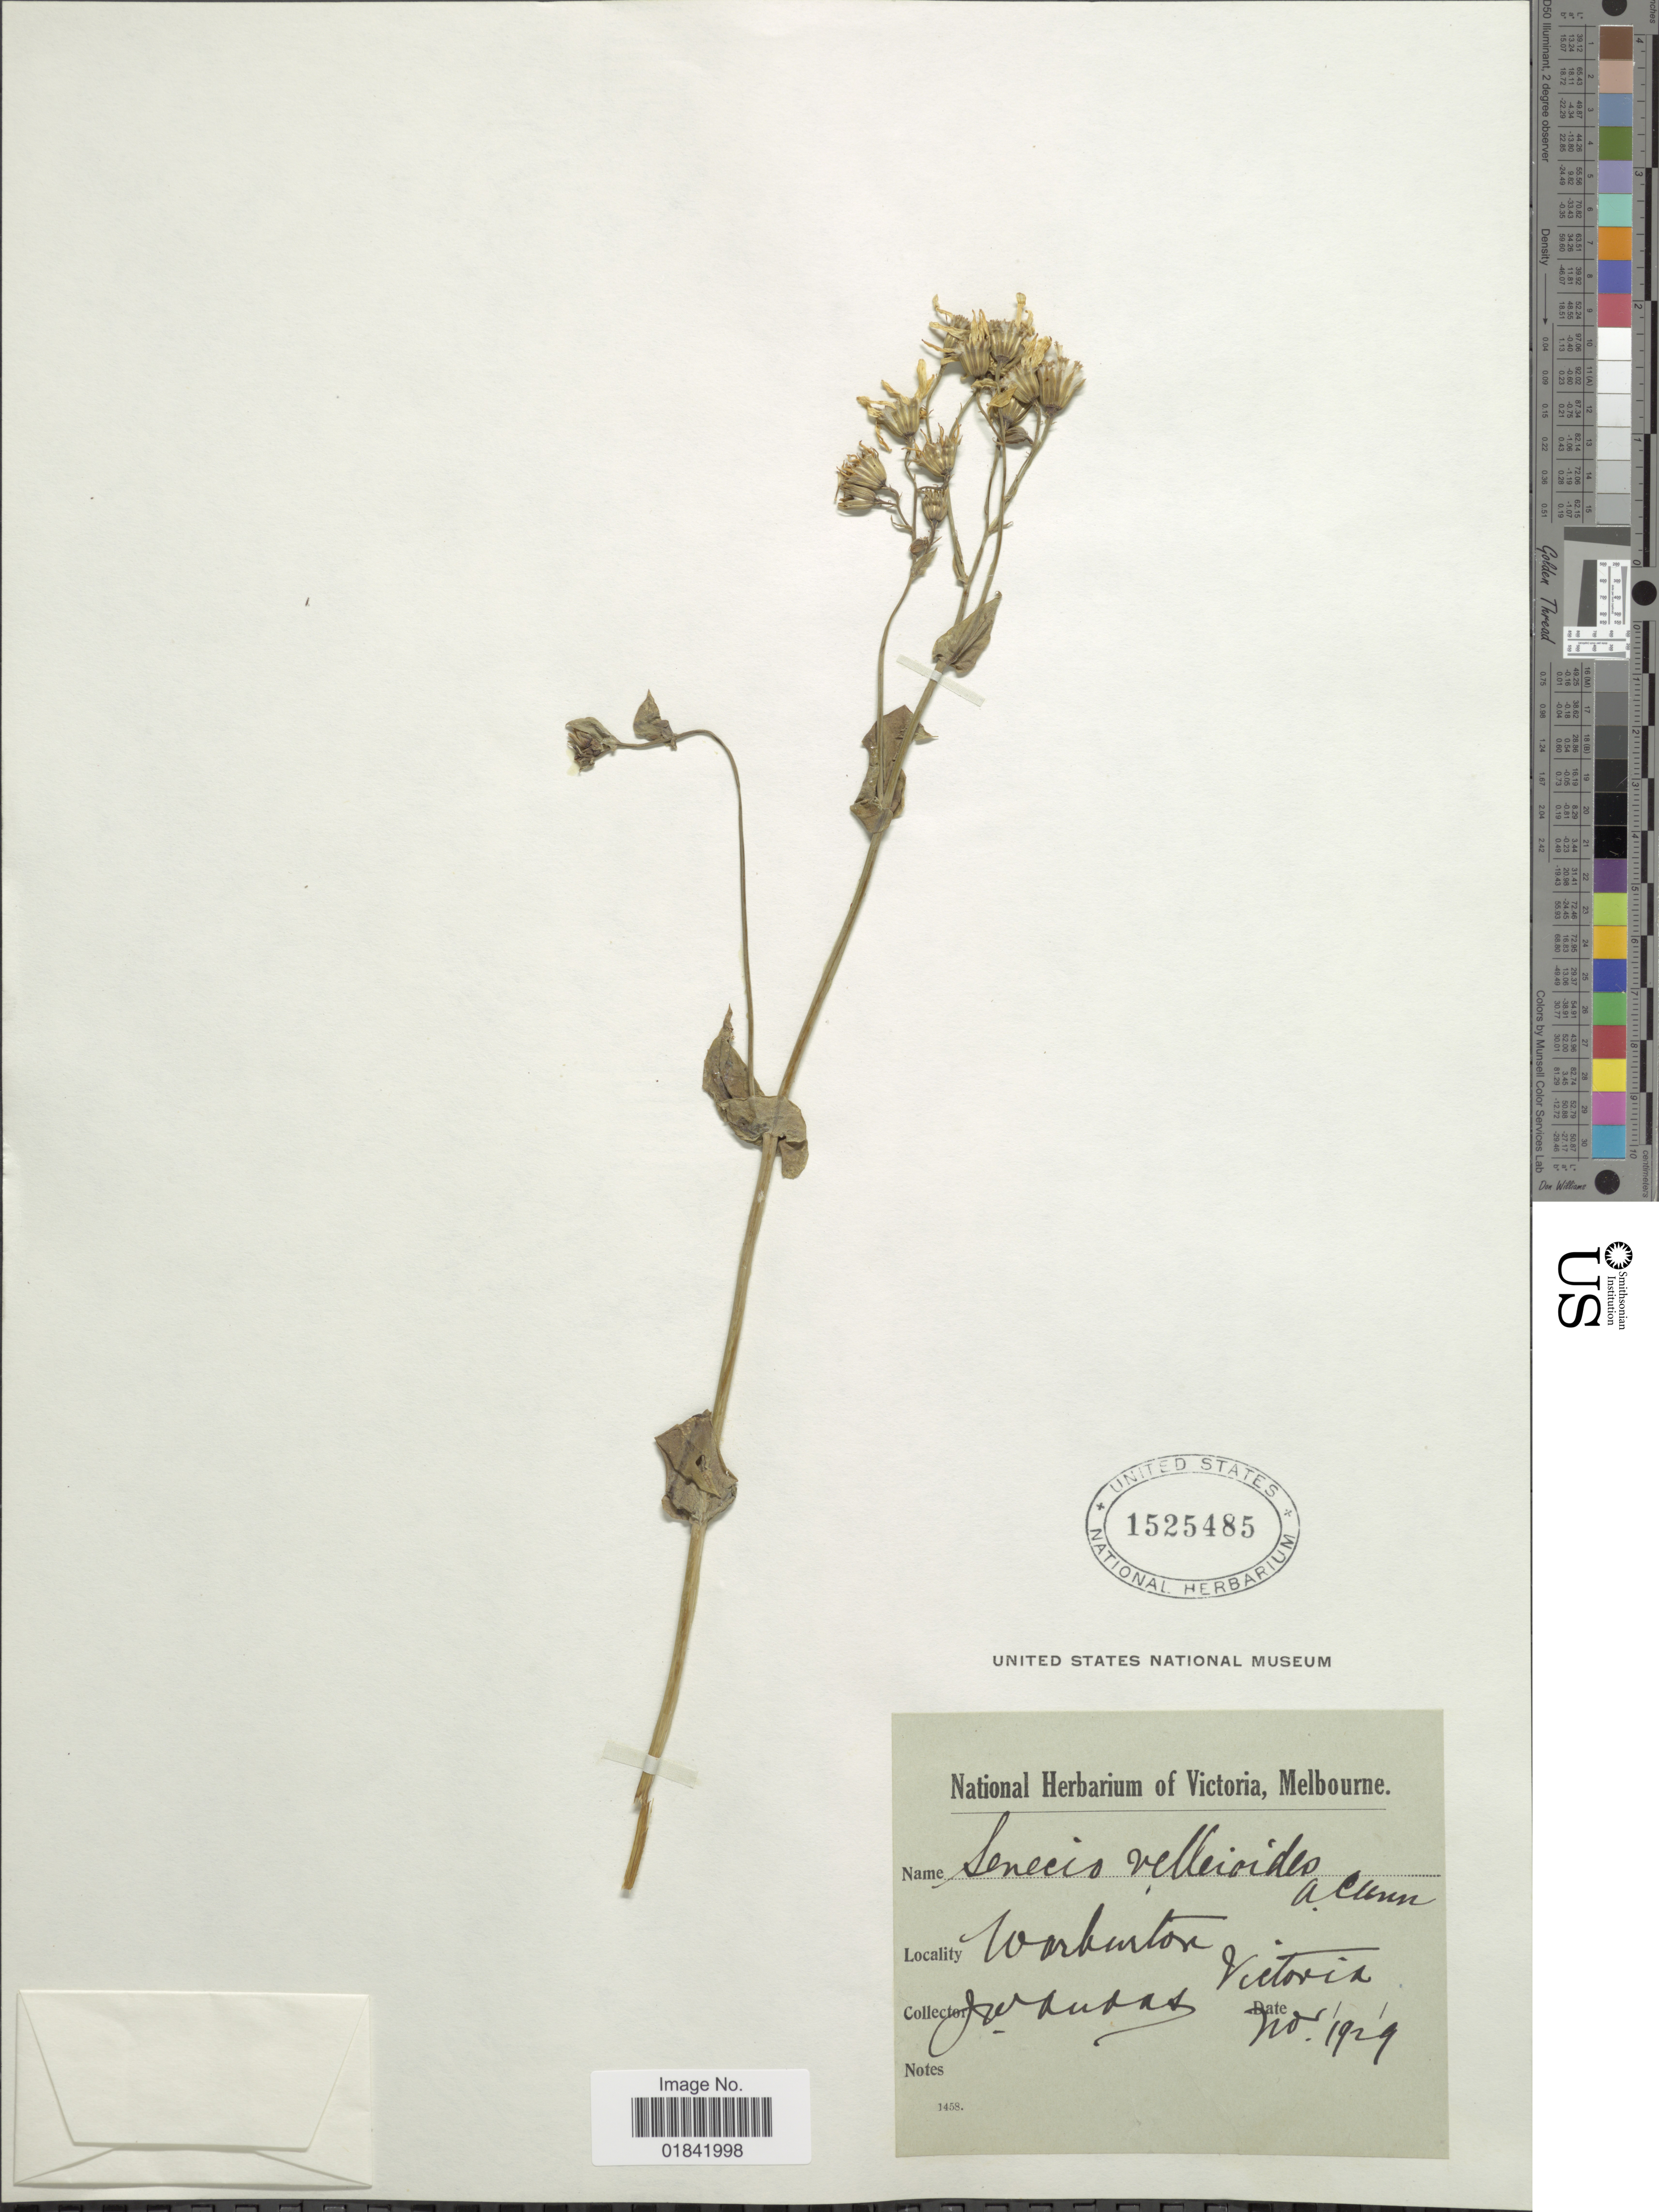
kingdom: Plantae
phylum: Tracheophyta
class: Magnoliopsida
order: Asterales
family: Asteraceae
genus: Senecio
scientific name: Senecio velleioides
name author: A. Cunn.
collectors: J. Audas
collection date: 1929-11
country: Australia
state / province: Victoria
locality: Warburton, Victoria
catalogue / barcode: US 1525485